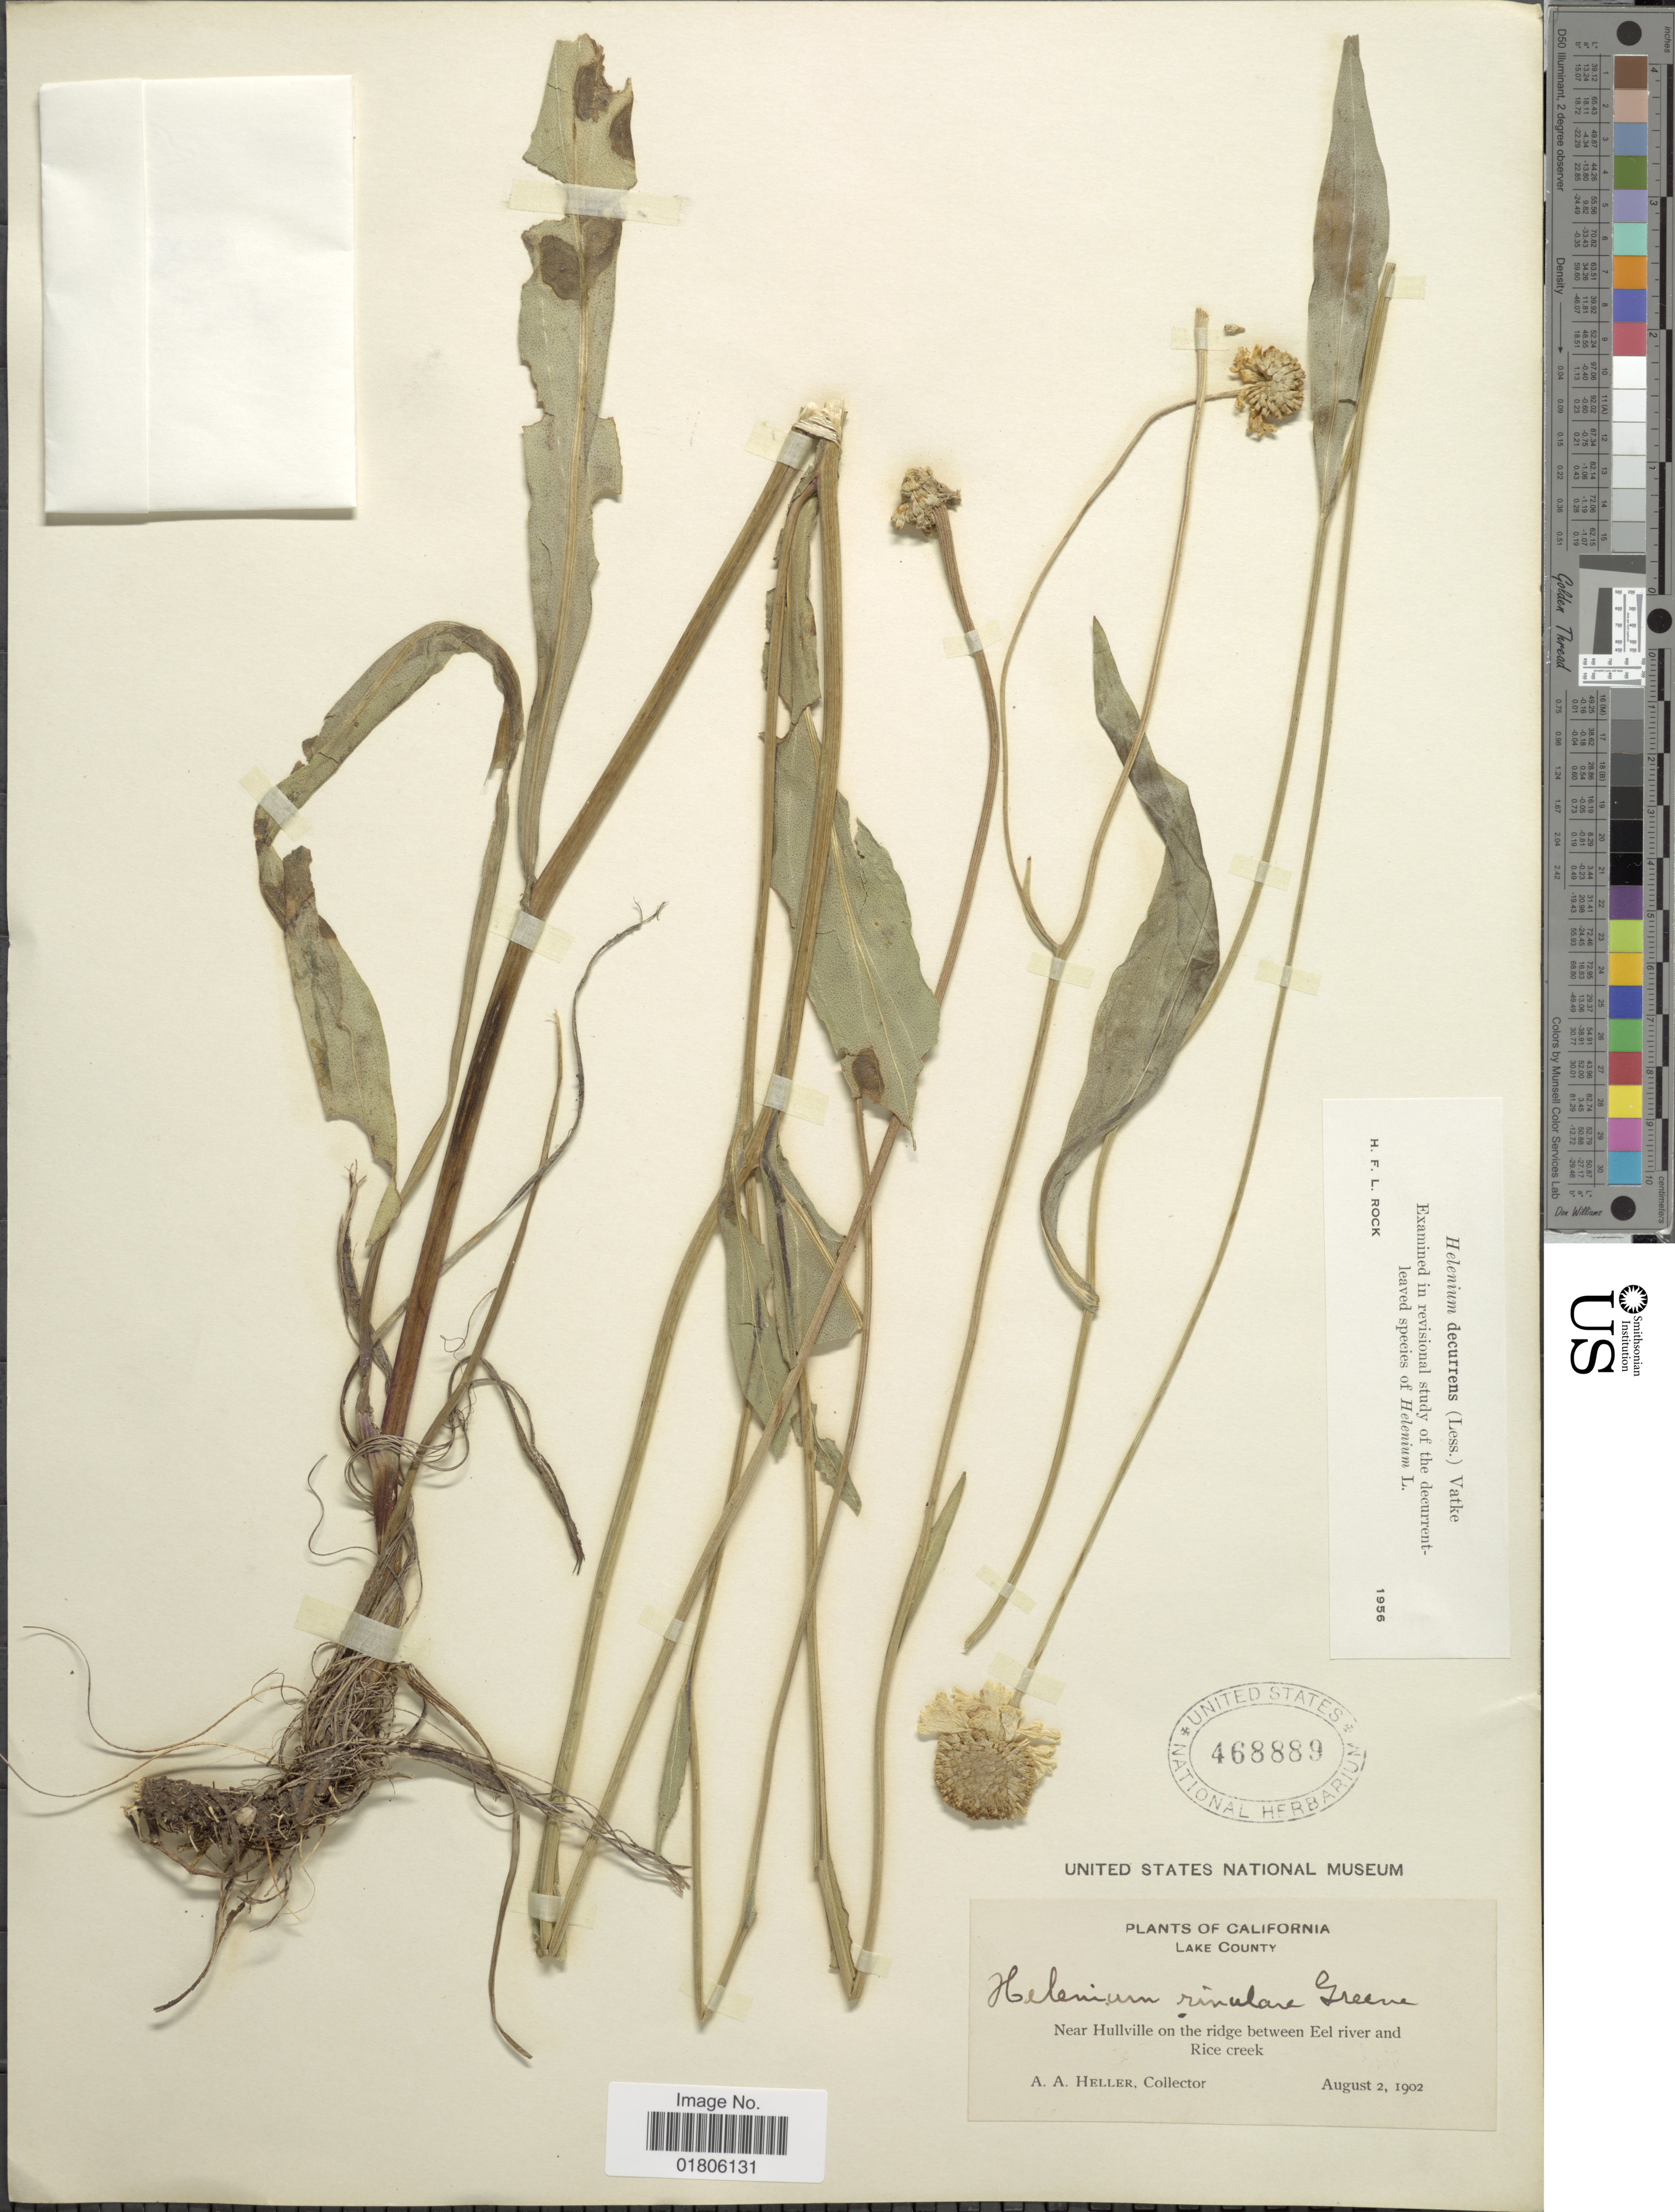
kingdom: Plantae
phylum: Tracheophyta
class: Magnoliopsida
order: Asterales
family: Asteraceae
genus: Helenium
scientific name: Helenium bigelovii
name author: A. Gray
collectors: A. A. Heller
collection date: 1902-08-02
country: United States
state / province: California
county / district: Lake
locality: Lake County. Near Hullville on the ridge between Eel River and Rice creek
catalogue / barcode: US 468889